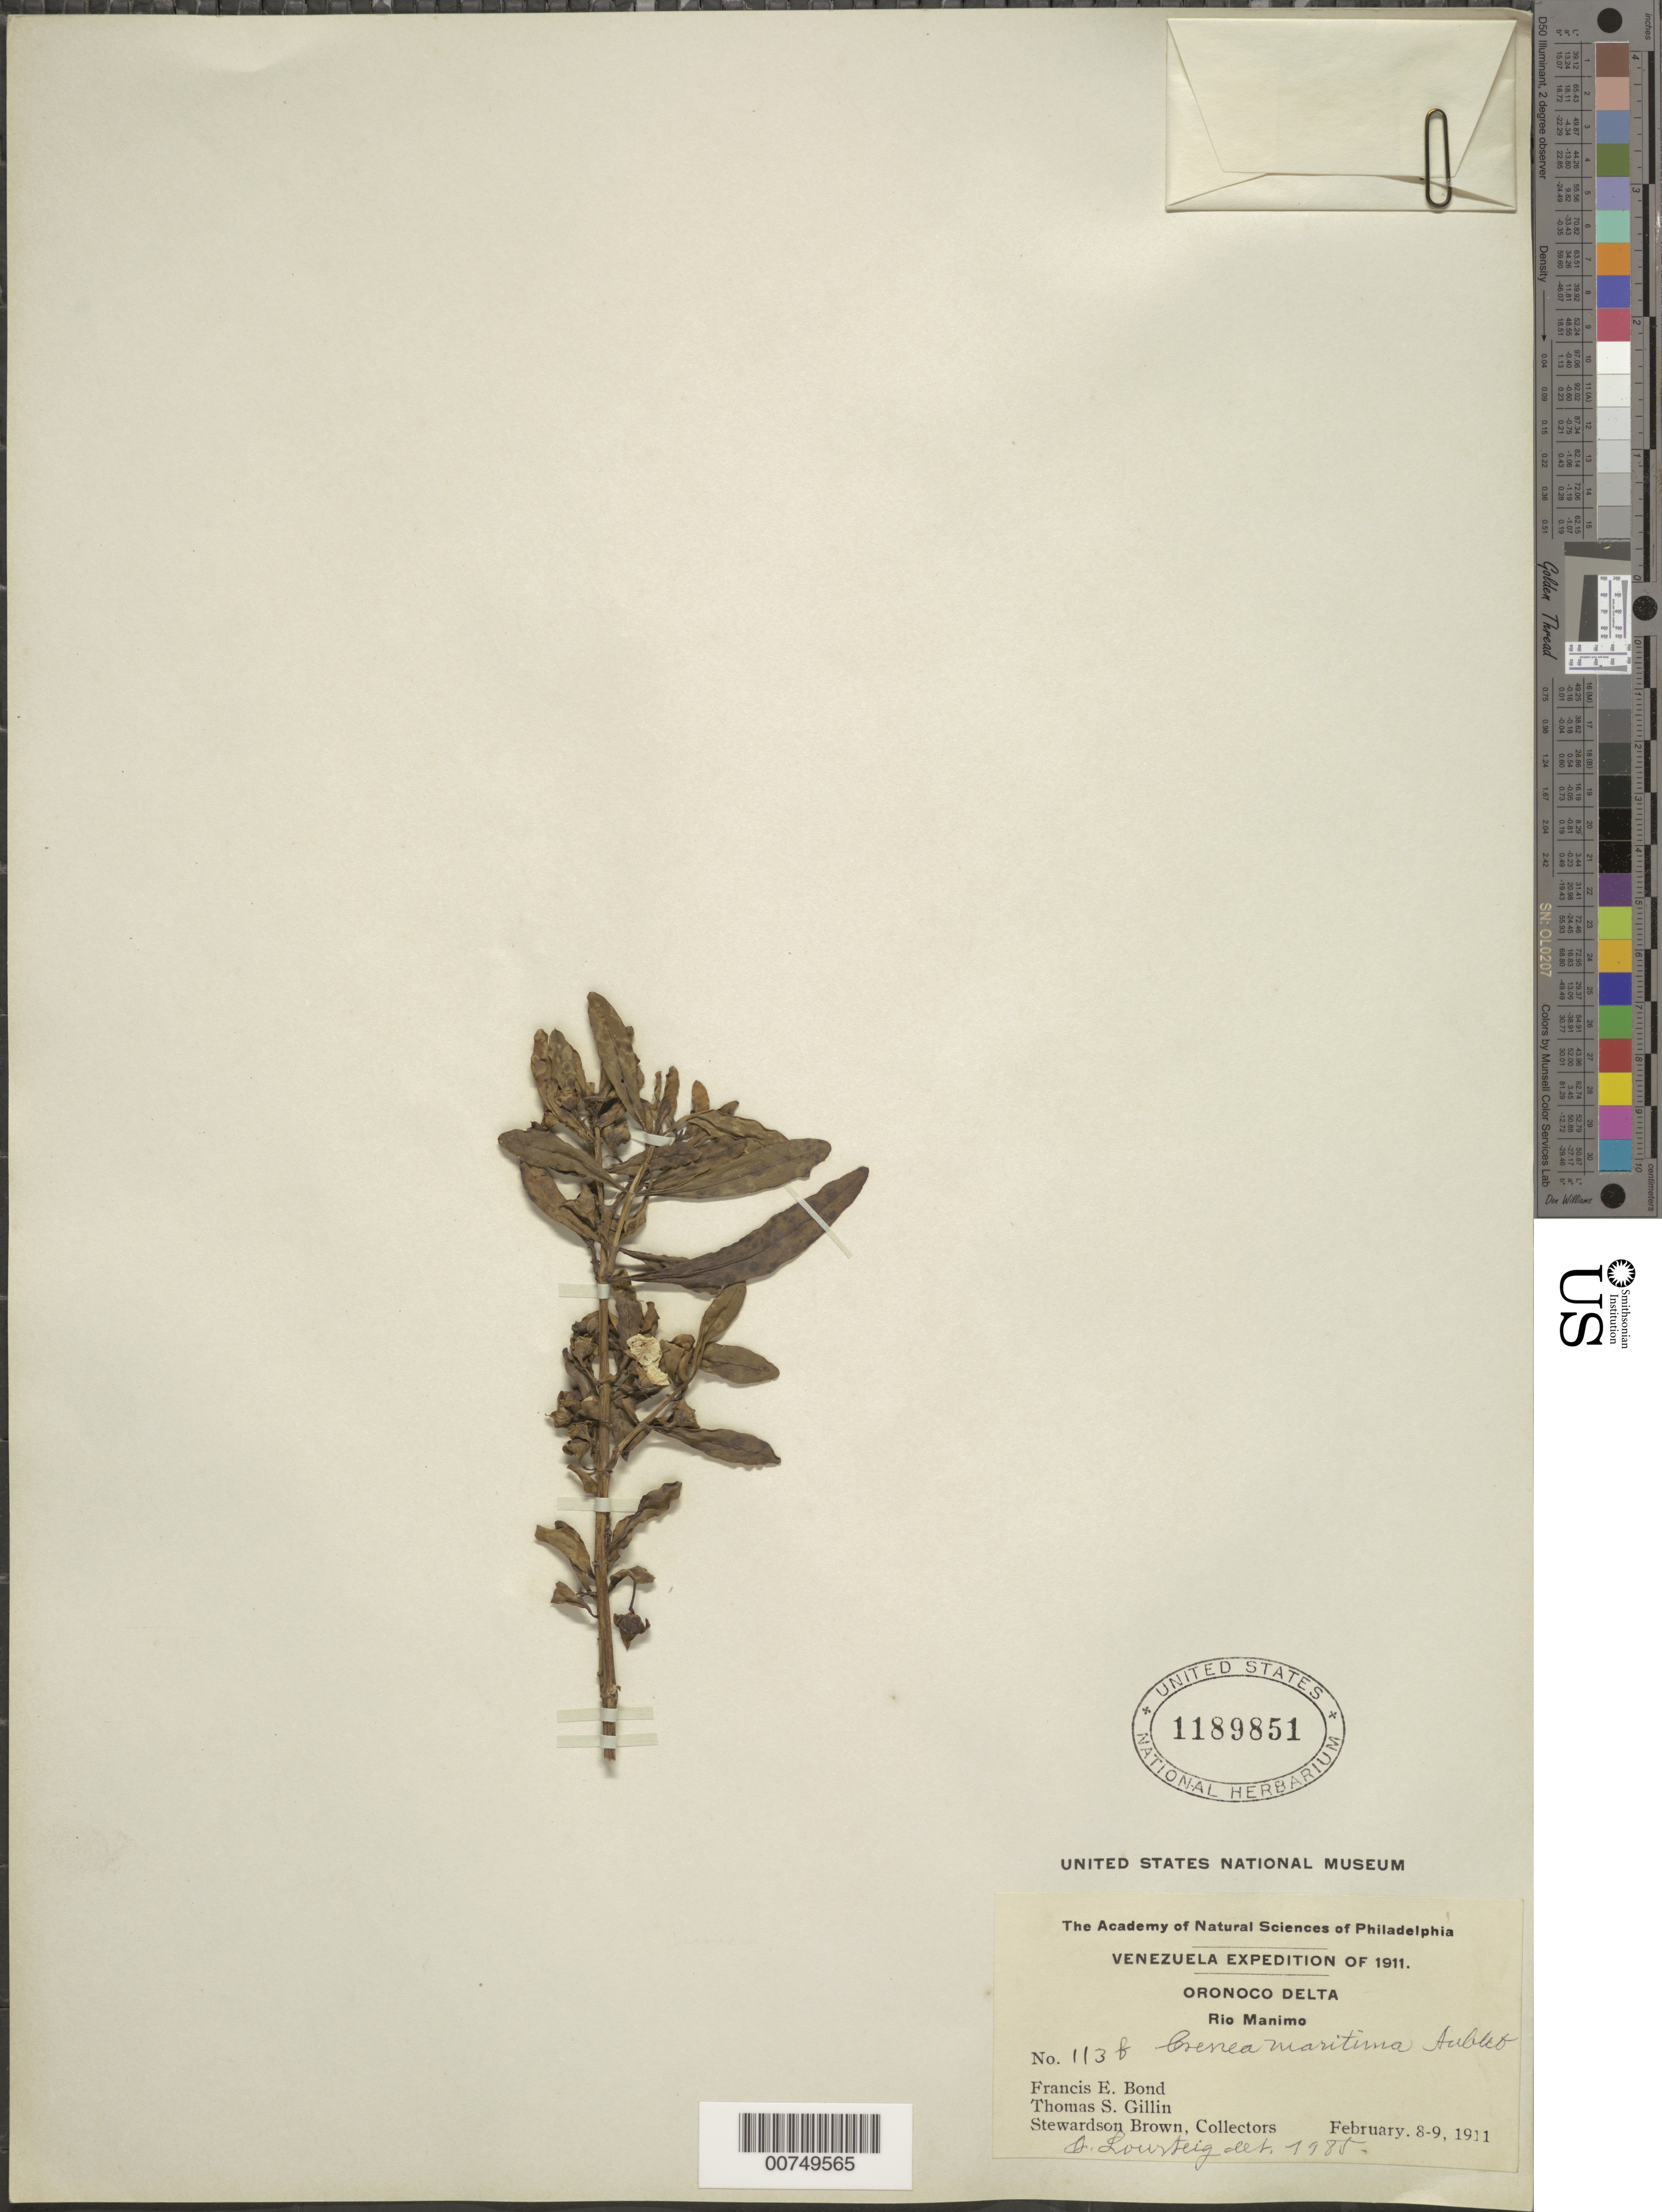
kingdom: Plantae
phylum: Tracheophyta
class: Magnoliopsida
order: Myrtales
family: Lythraceae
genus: Ammannia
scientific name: Ammannia maritima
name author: (Aubl.) S.A. Graham et al.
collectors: F. Bond, T. Gillin & S. Brown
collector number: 113 f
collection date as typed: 8-9 February 1911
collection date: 1911-02-08/1911-02-09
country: Venezuela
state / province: Monagas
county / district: Maturin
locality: Oronoco Delta along Rio Guanipa, including Indian and Creole villages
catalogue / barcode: US 1189851